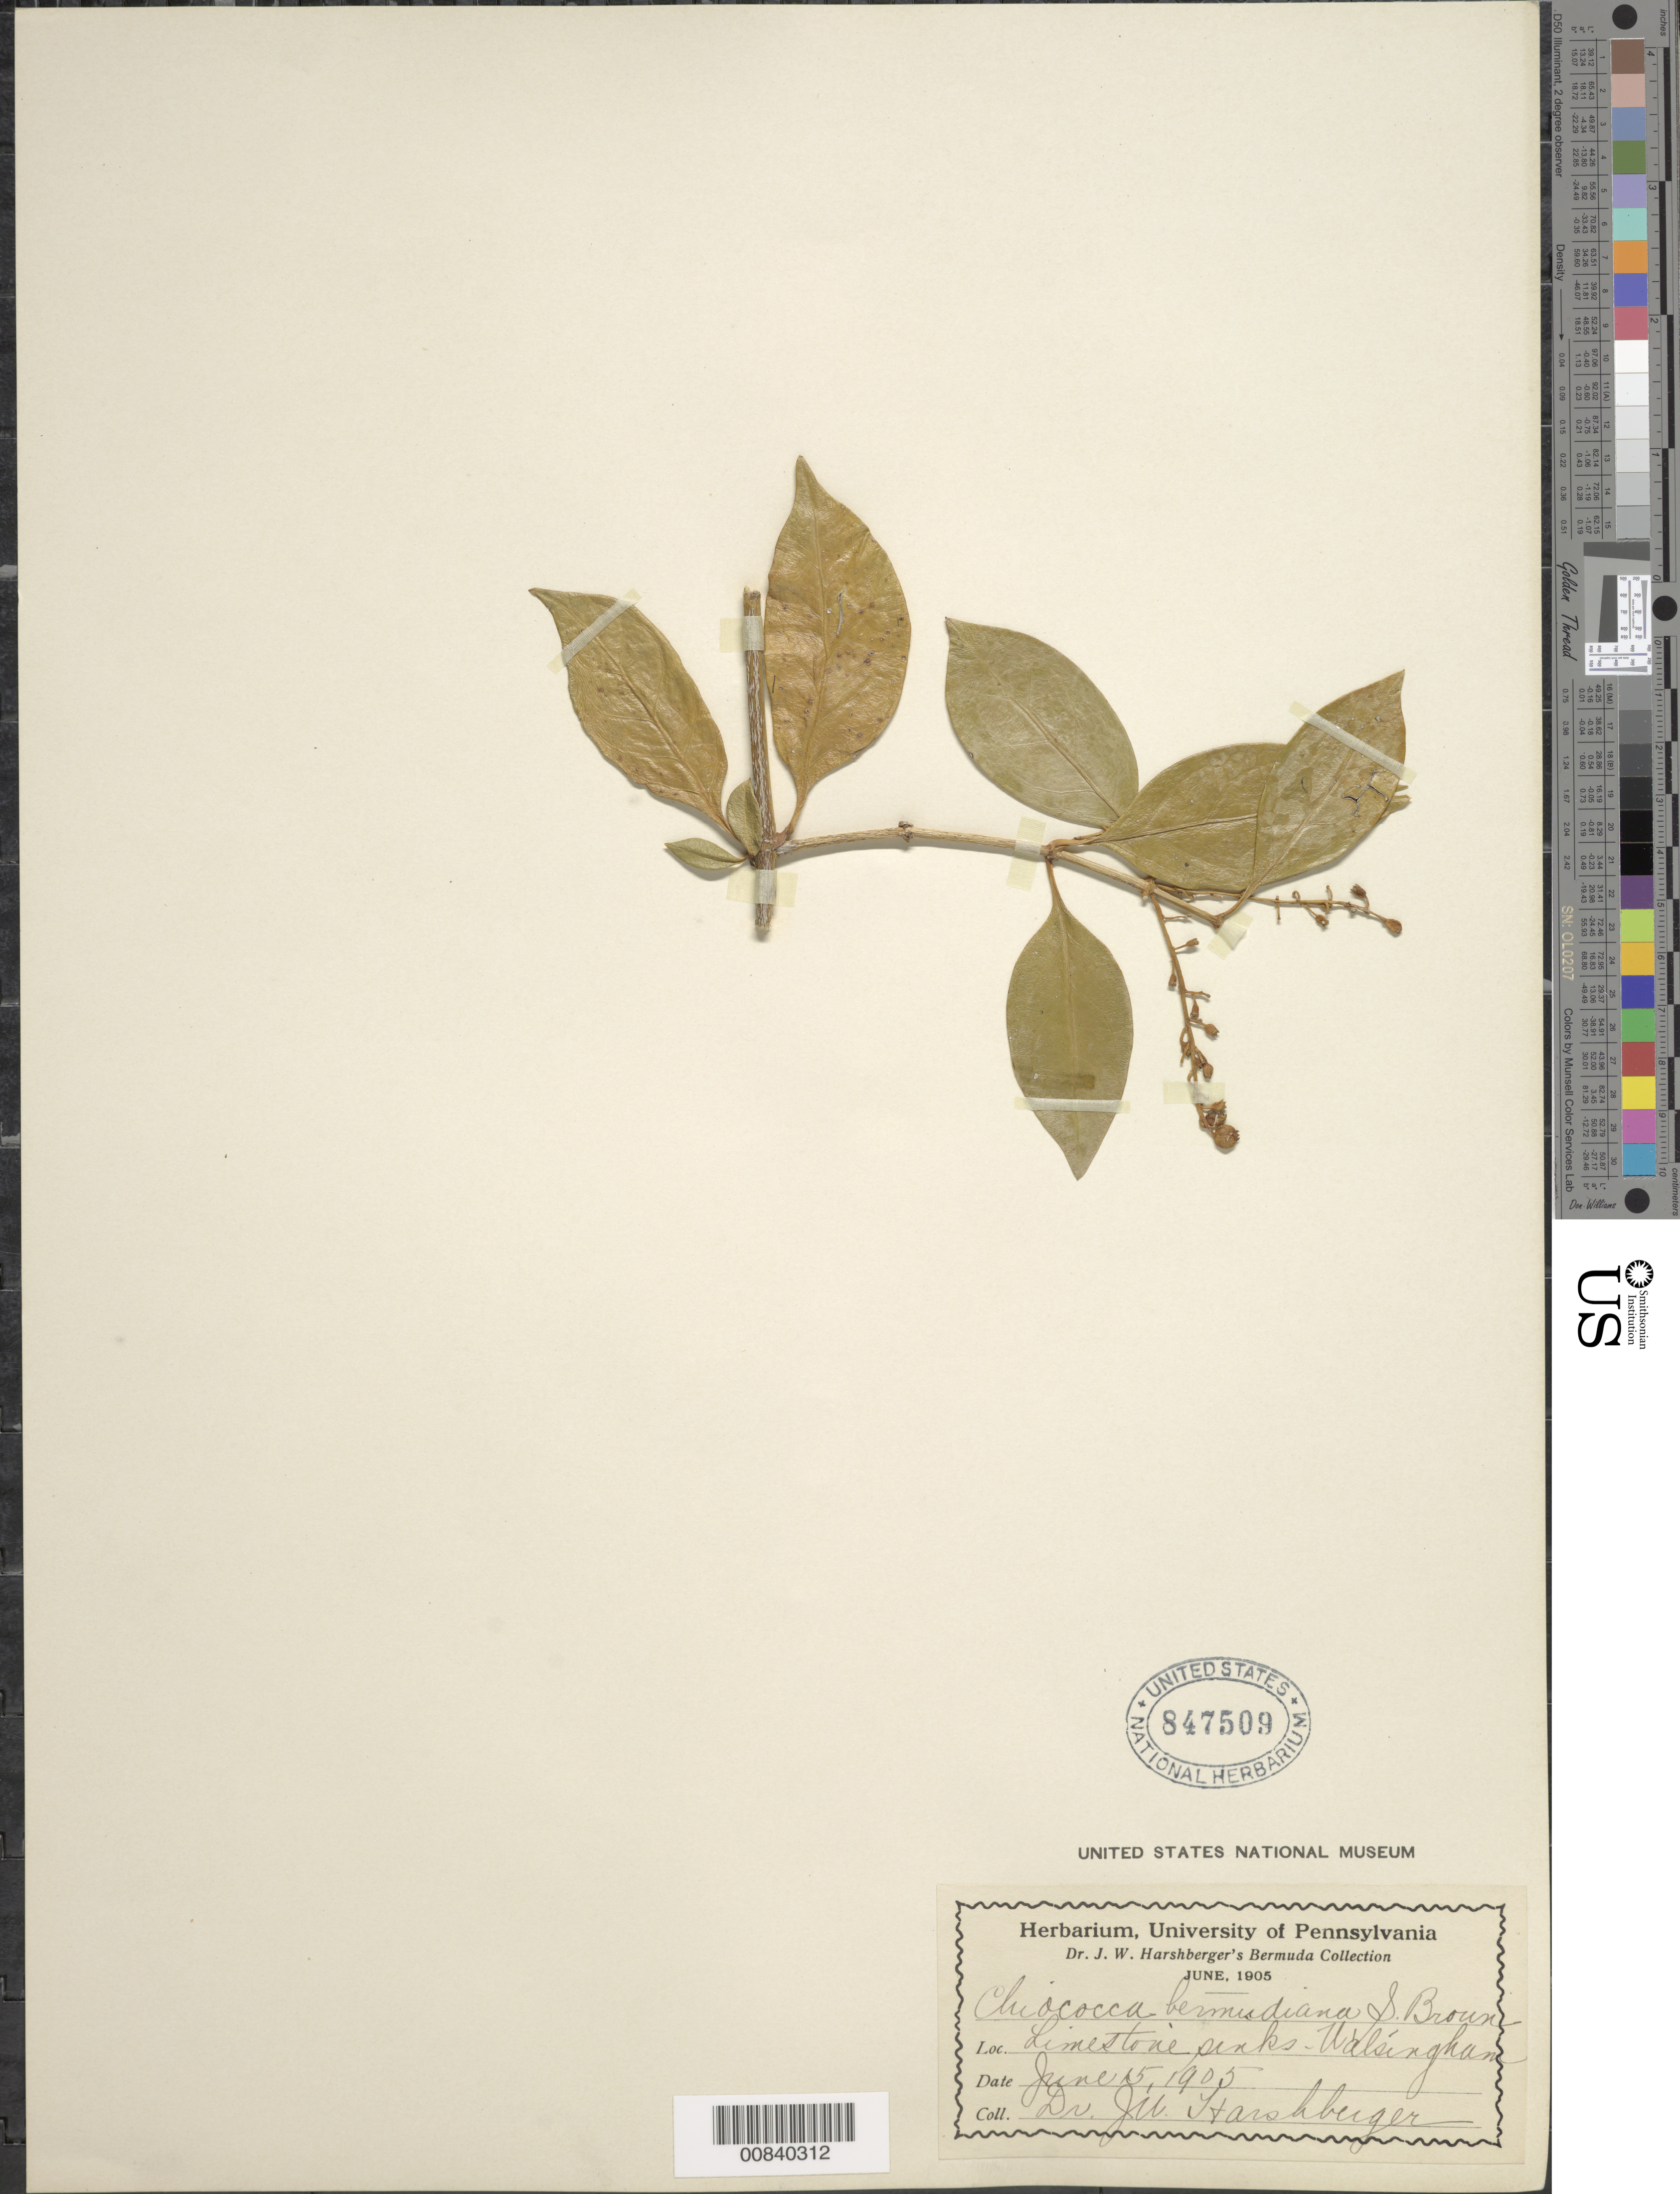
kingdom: Plantae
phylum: Tracheophyta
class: Magnoliopsida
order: Gentianales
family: Rubiaceae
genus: Chiococca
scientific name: Chiococca alba subsp. alba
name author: (L.) Hitchc.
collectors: J. W. Harshberger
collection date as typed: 15 Jun 1905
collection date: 1905-06-15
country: Bermuda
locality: Peaks of Wàlsíngham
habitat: Limestone peaks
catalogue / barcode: US 847509